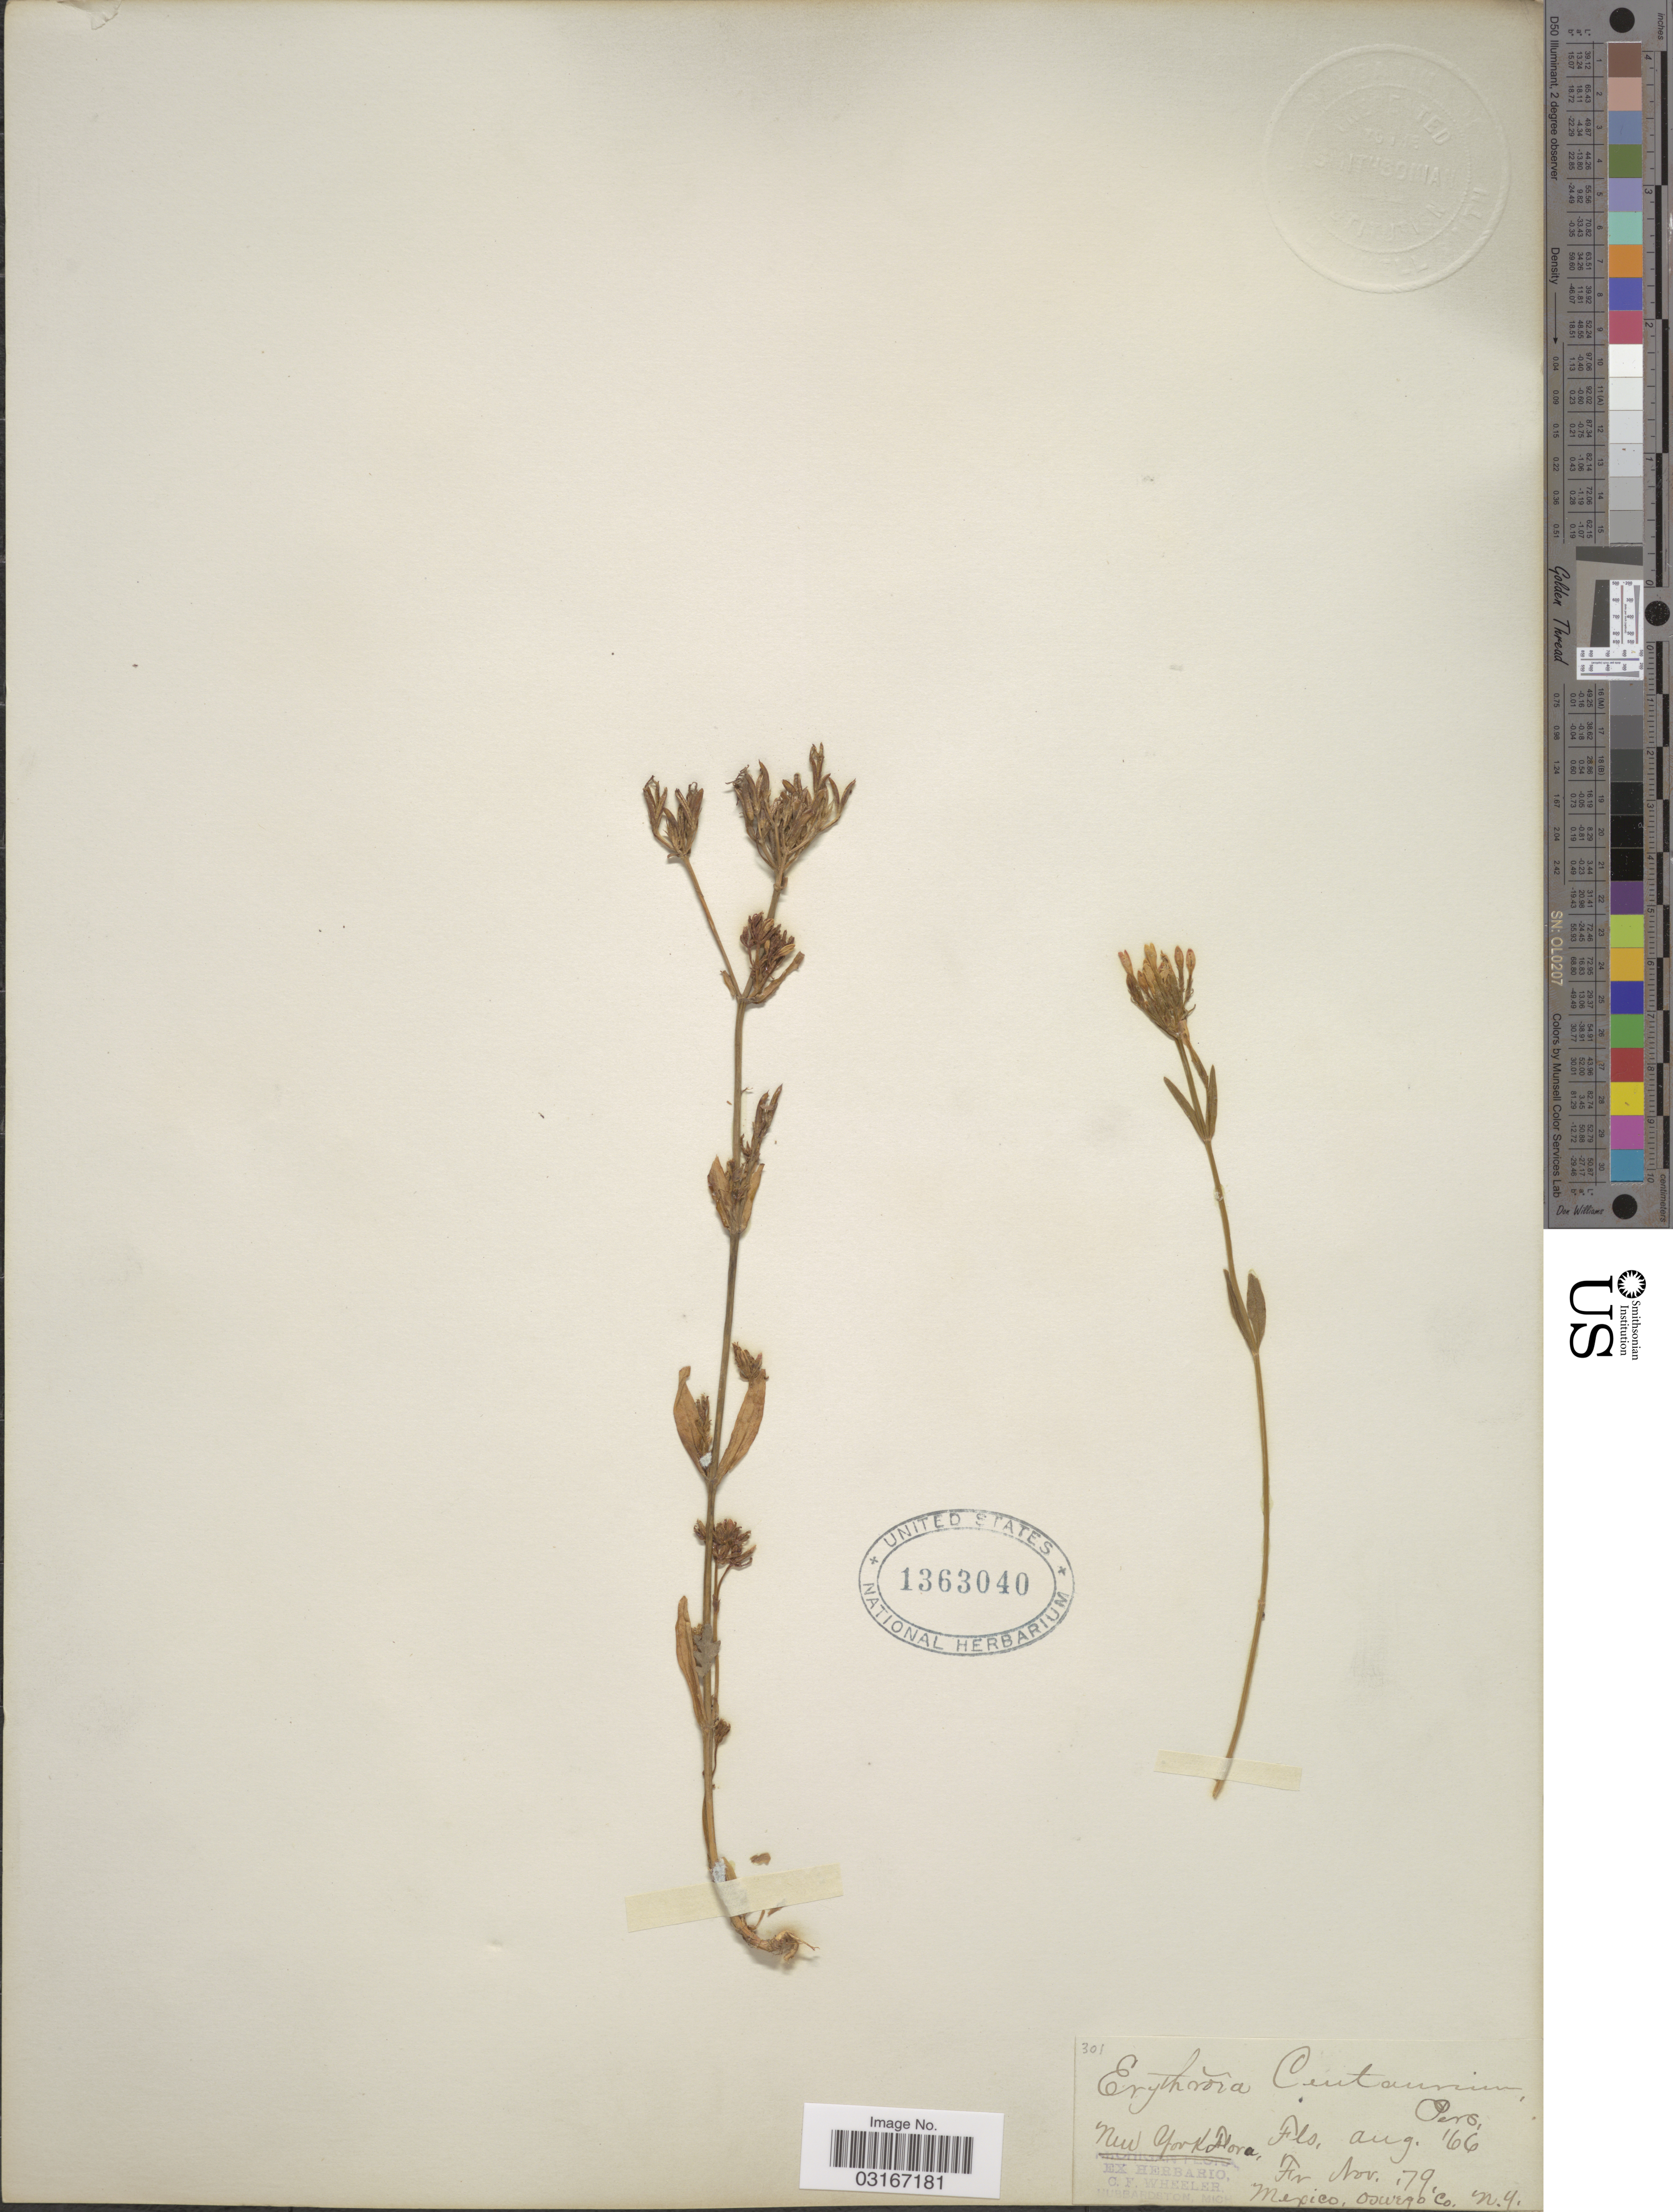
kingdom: Plantae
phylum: Tracheophyta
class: Magnoliopsida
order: Gentianales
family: Gentianaceae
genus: Centaurium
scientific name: Centaurium spicatum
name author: (L.) Fritsch ex Janch.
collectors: C. Wheeler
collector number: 301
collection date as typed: Transcribed d/m/y: /8/66 to /11/79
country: United States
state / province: New York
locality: Mexico, Oswego Co.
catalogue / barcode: US 1363040